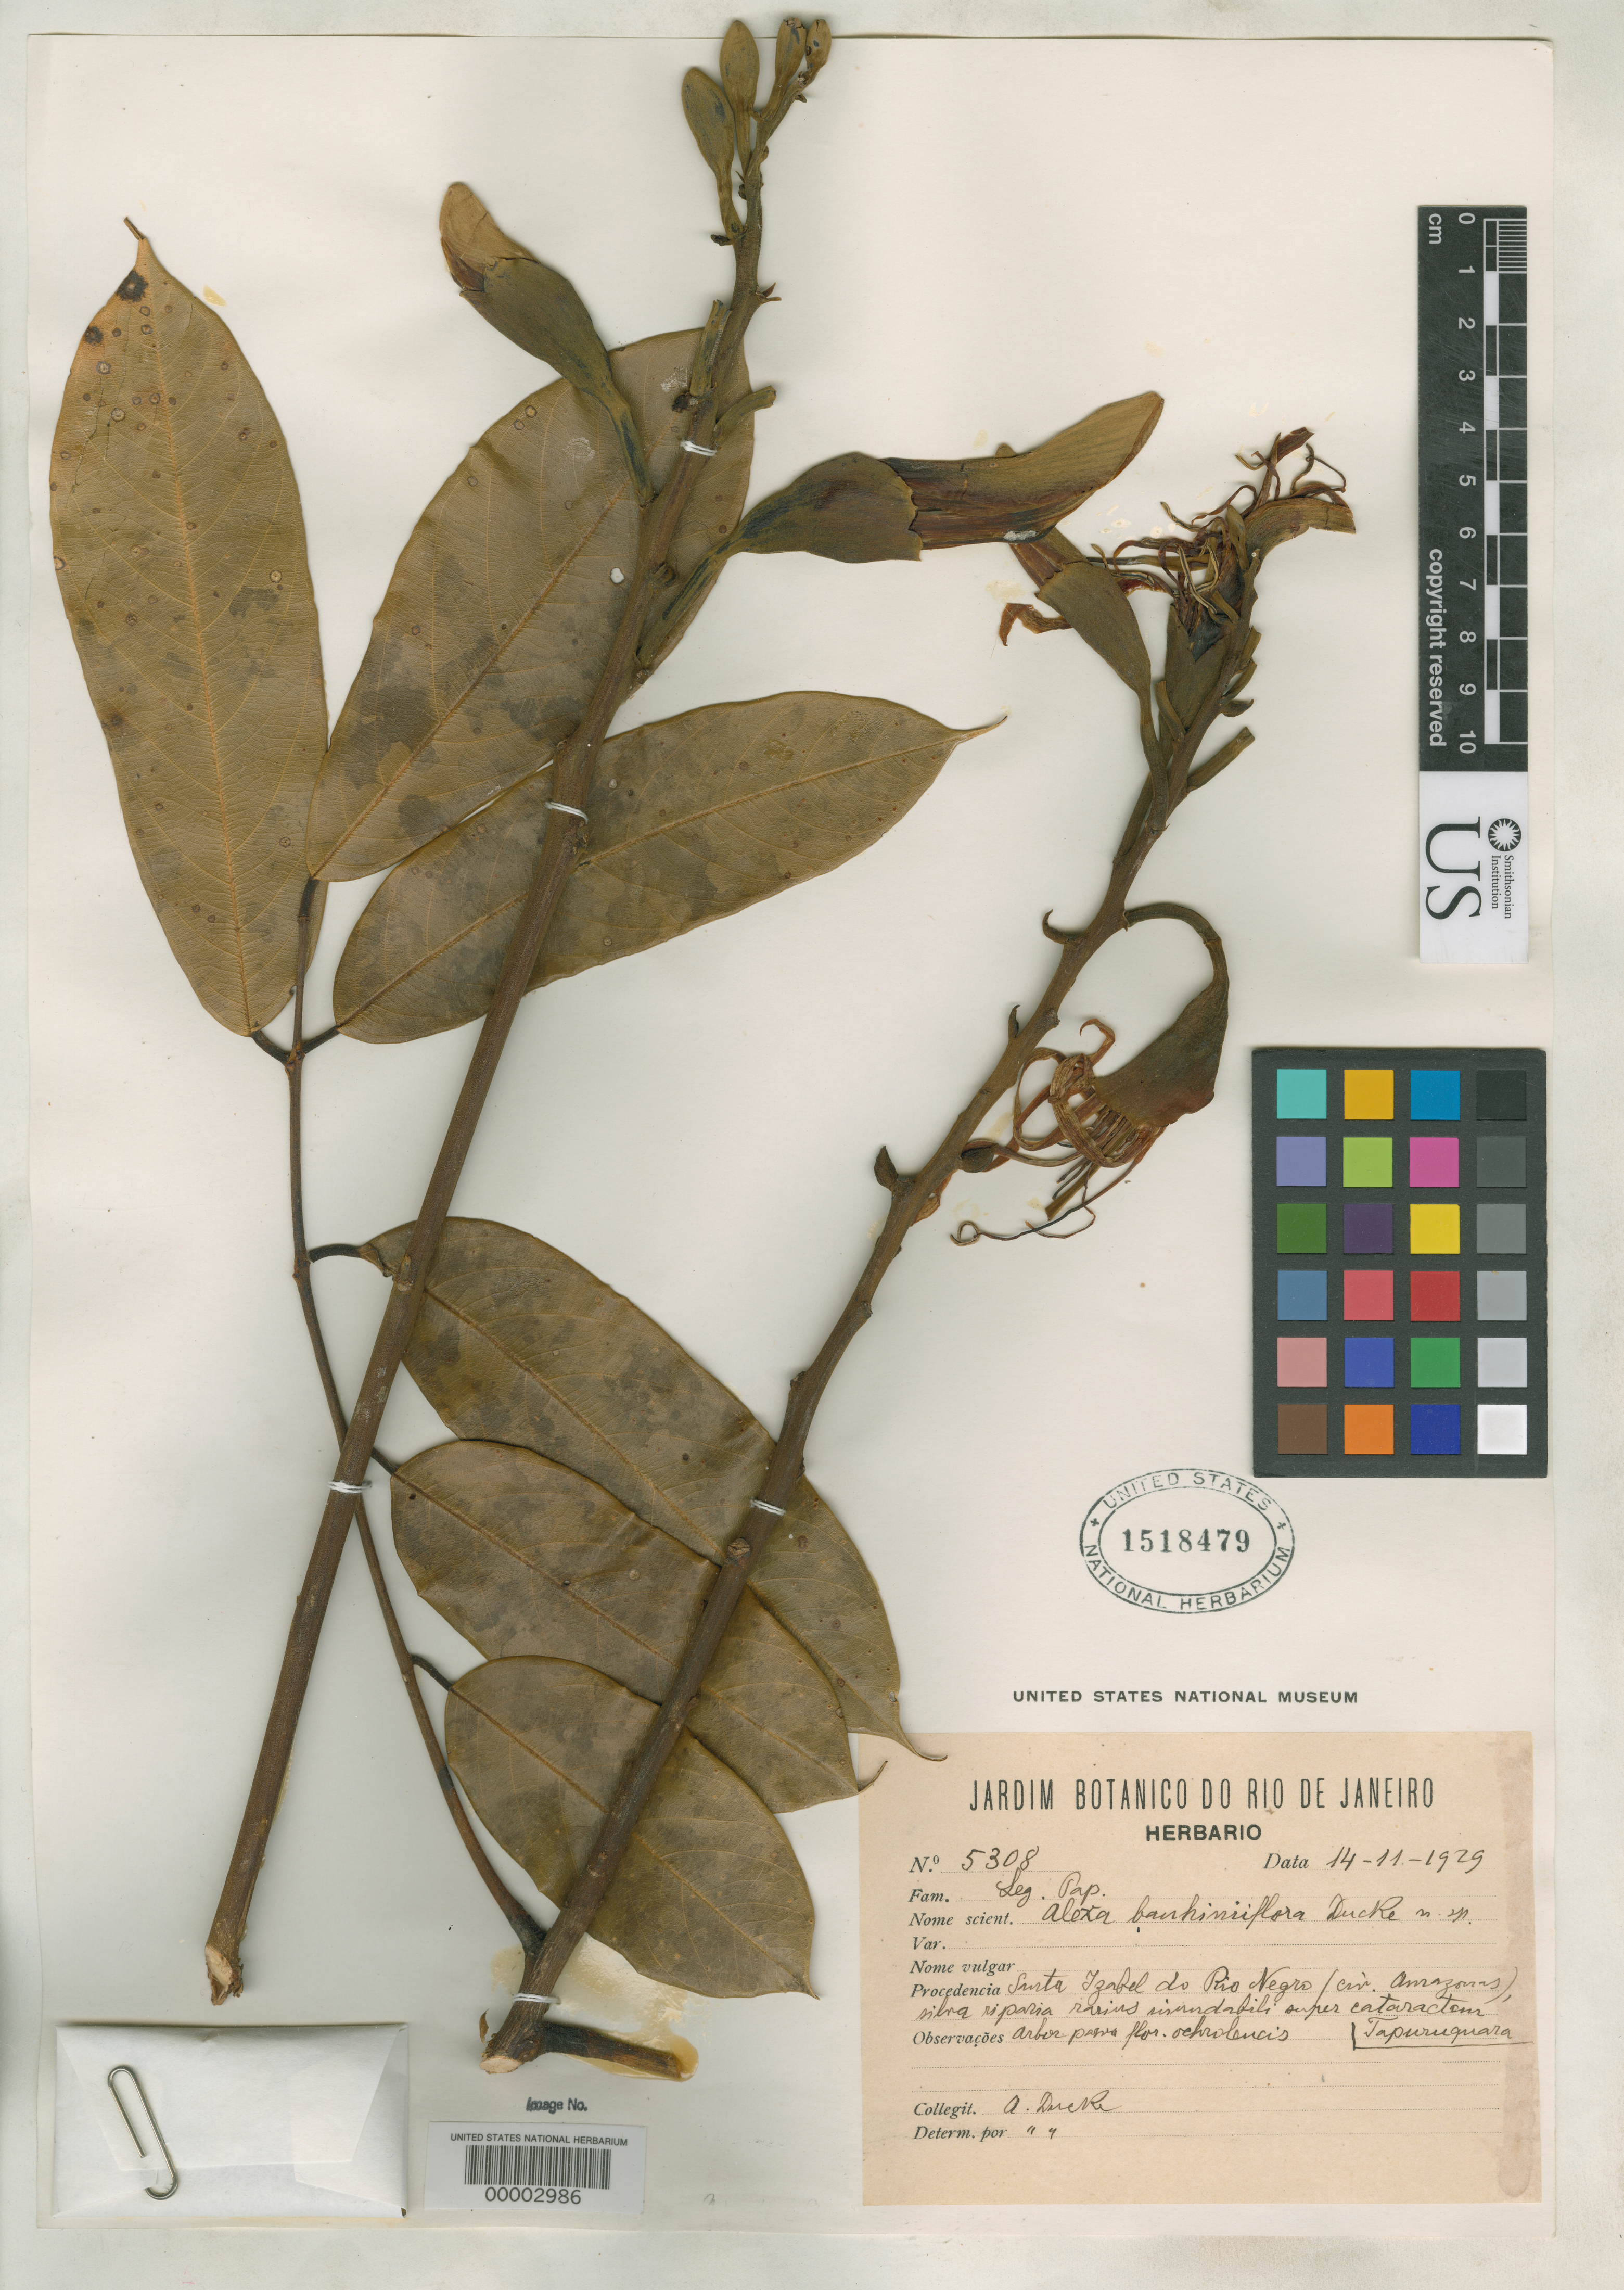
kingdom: Plantae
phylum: Tracheophyta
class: Magnoliopsida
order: Fabales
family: Fabaceae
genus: Alexa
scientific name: Alexa bauhiniiflora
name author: Ducke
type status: Isotype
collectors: A. Ducke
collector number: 5308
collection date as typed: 14 Nov 1929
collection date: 1929-11-14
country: Brazil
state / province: Amazonas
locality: Santa Izabel do Rio Negro.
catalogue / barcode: US 1518479